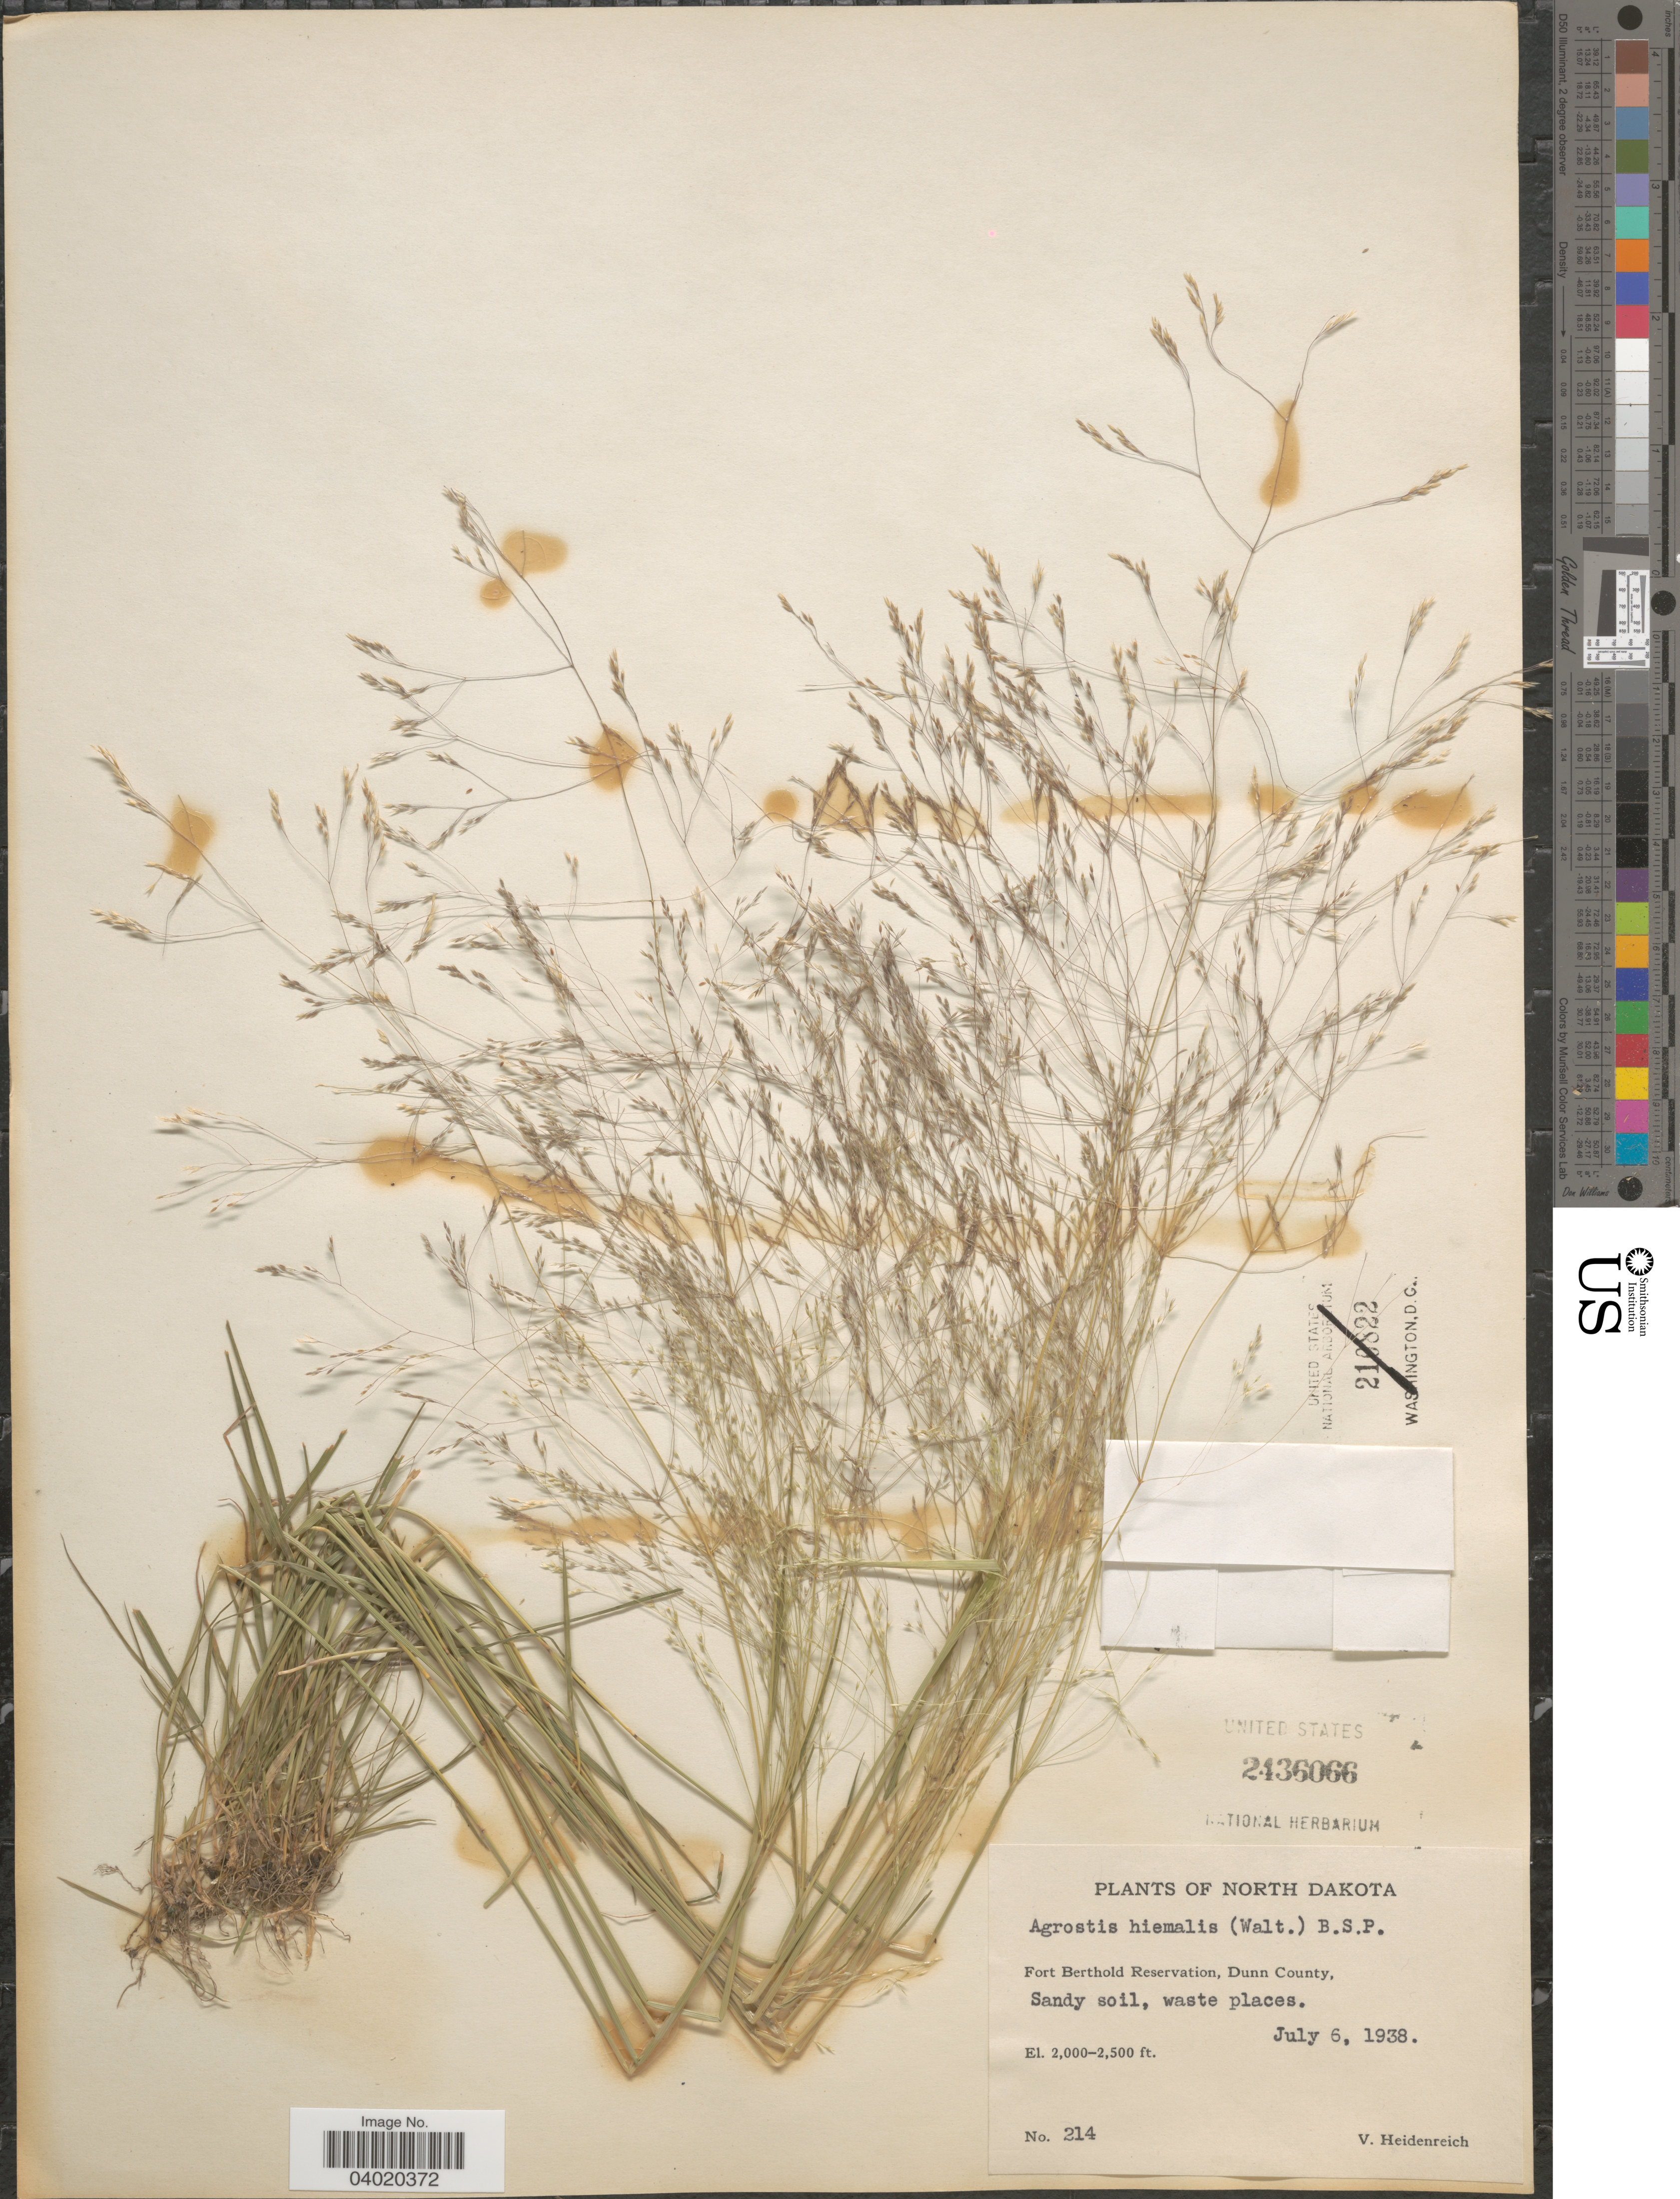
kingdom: Plantae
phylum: Tracheophyta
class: Liliopsida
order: Poales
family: Poaceae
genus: Agrostis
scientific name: Agrostis hyemalis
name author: (Walter) Britton et al.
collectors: V. Heidenreich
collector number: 214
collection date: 1938-07-06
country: United States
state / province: North Dakota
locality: Fort Berthold Reservation, Dunn County.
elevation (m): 610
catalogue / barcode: US 2436066